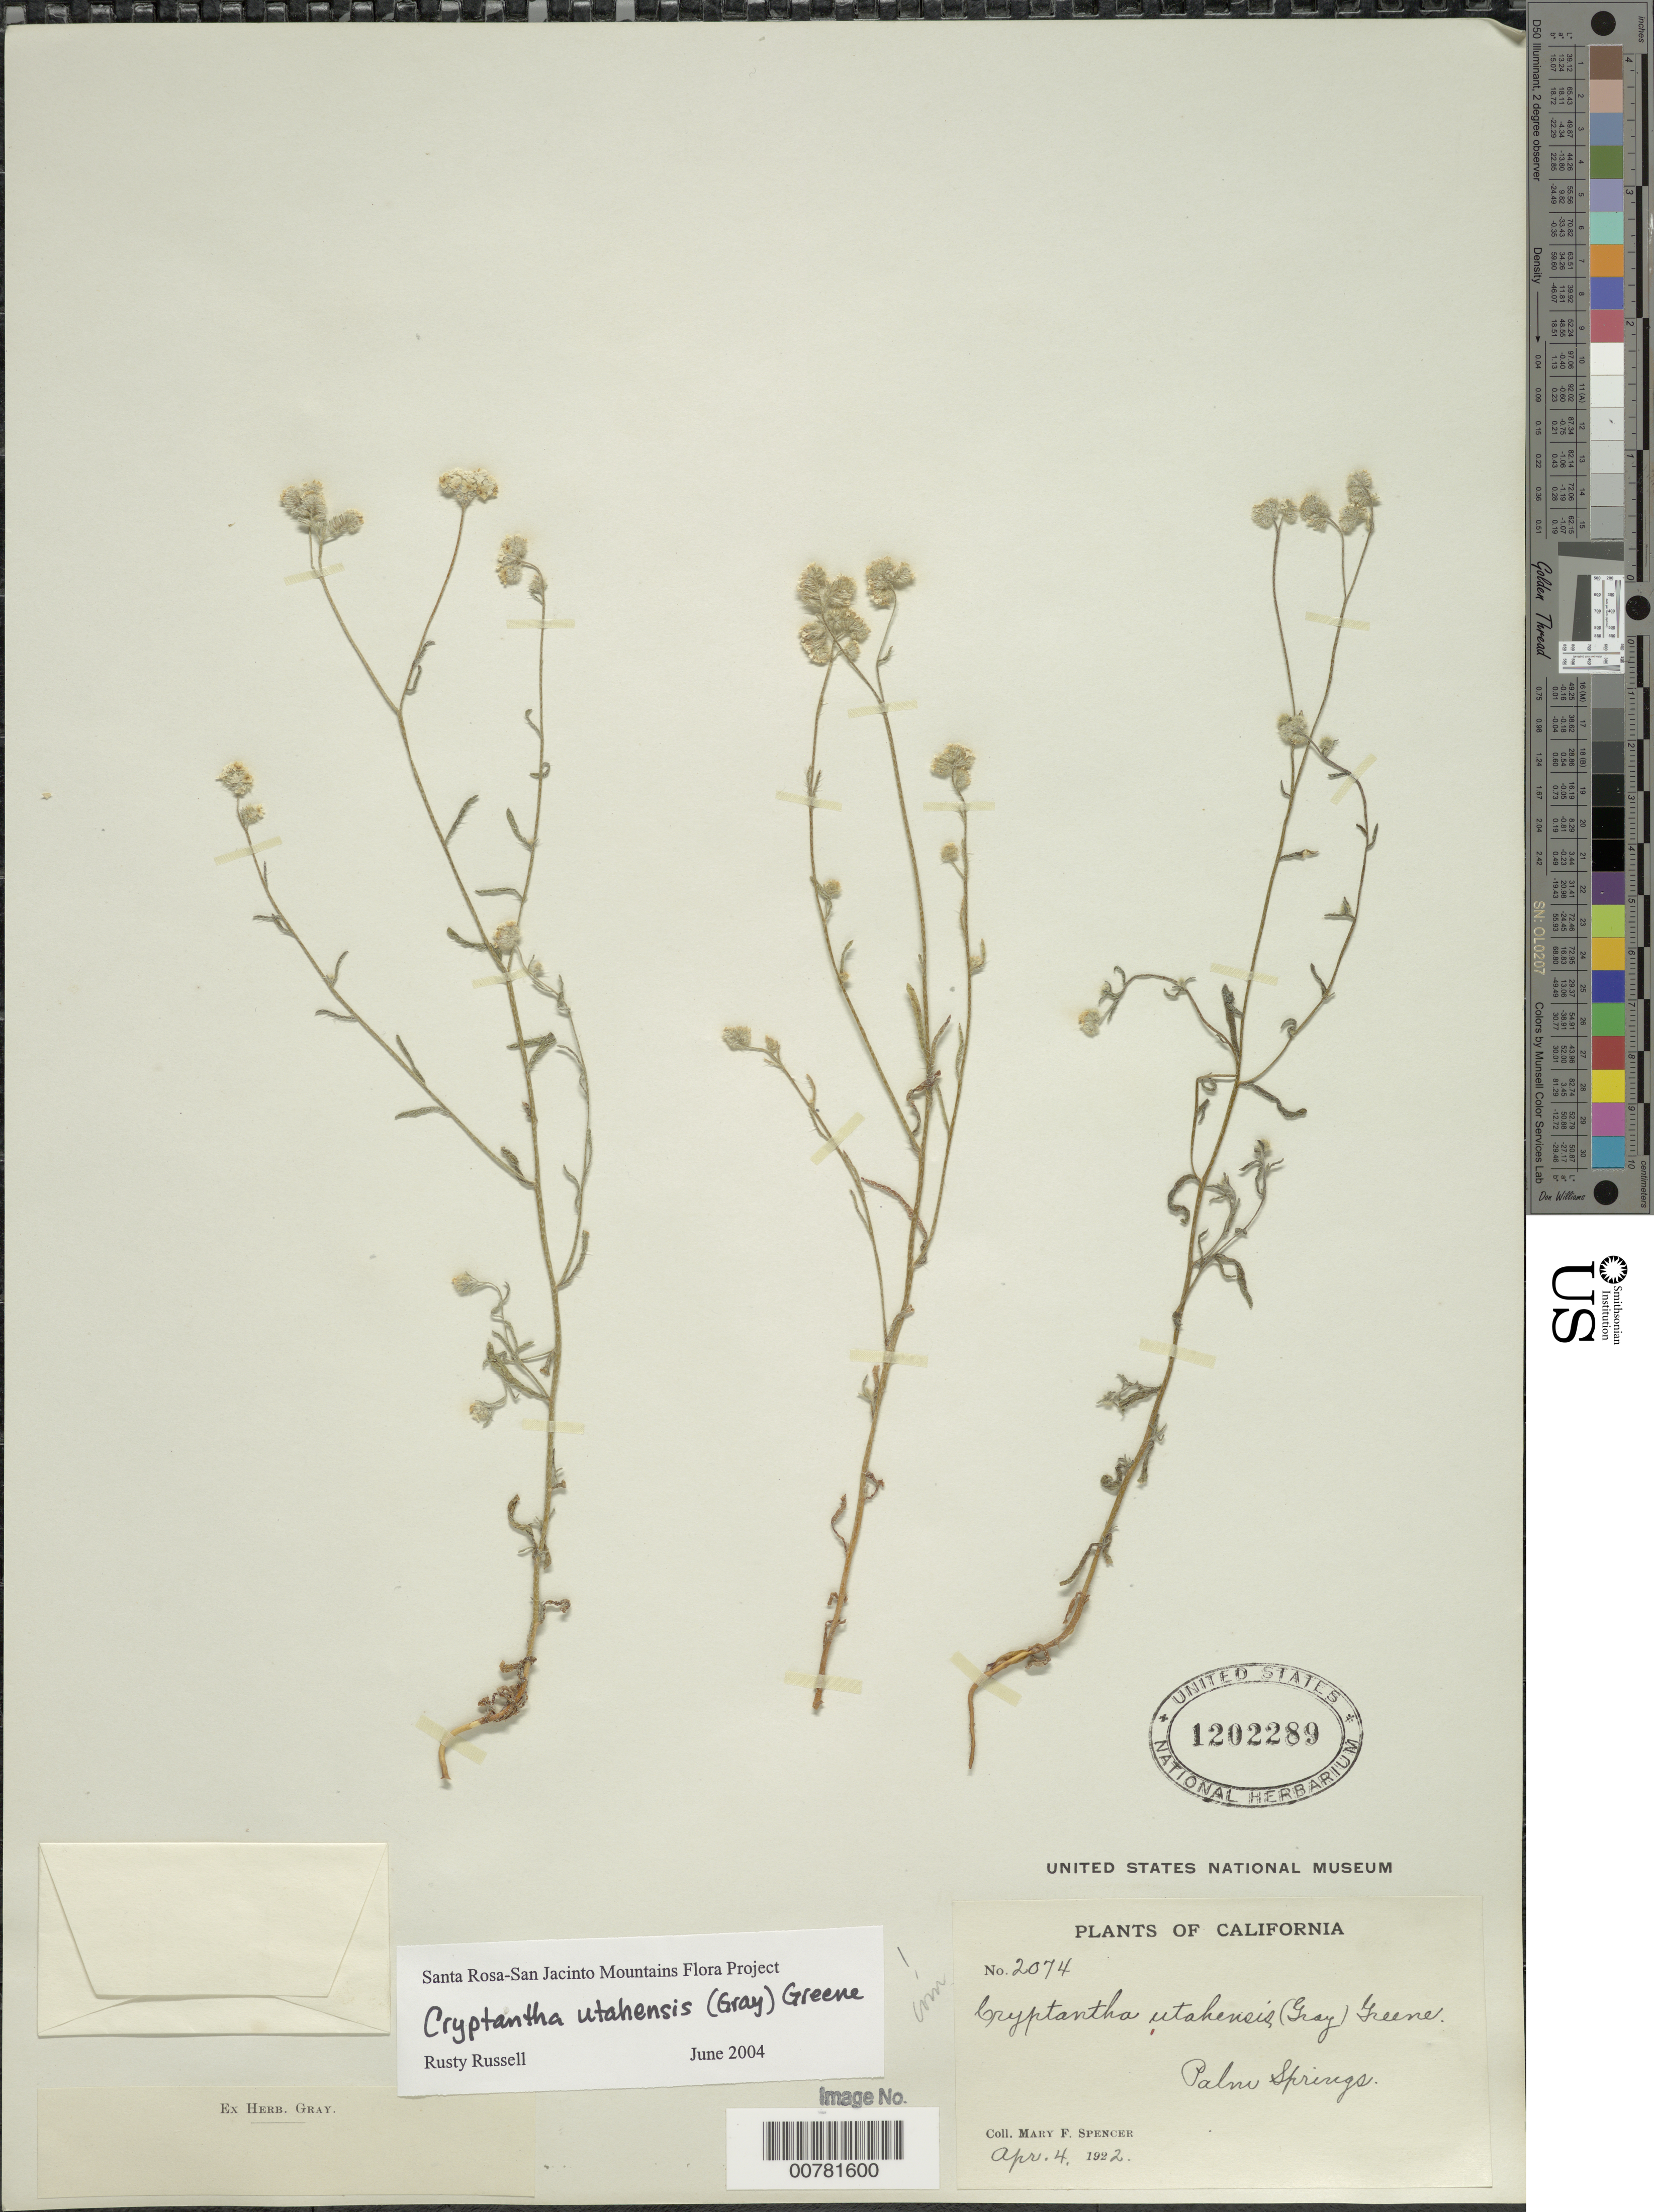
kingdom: Plantae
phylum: Tracheophyta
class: Magnoliopsida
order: Boraginales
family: Boraginaceae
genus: Cryptantha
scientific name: Cryptantha utahensis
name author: (A. Gray) Greene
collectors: M. Spencer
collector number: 2074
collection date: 1922-04-04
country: United States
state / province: California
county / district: Riverside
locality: Palm Springs.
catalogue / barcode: US 1202289